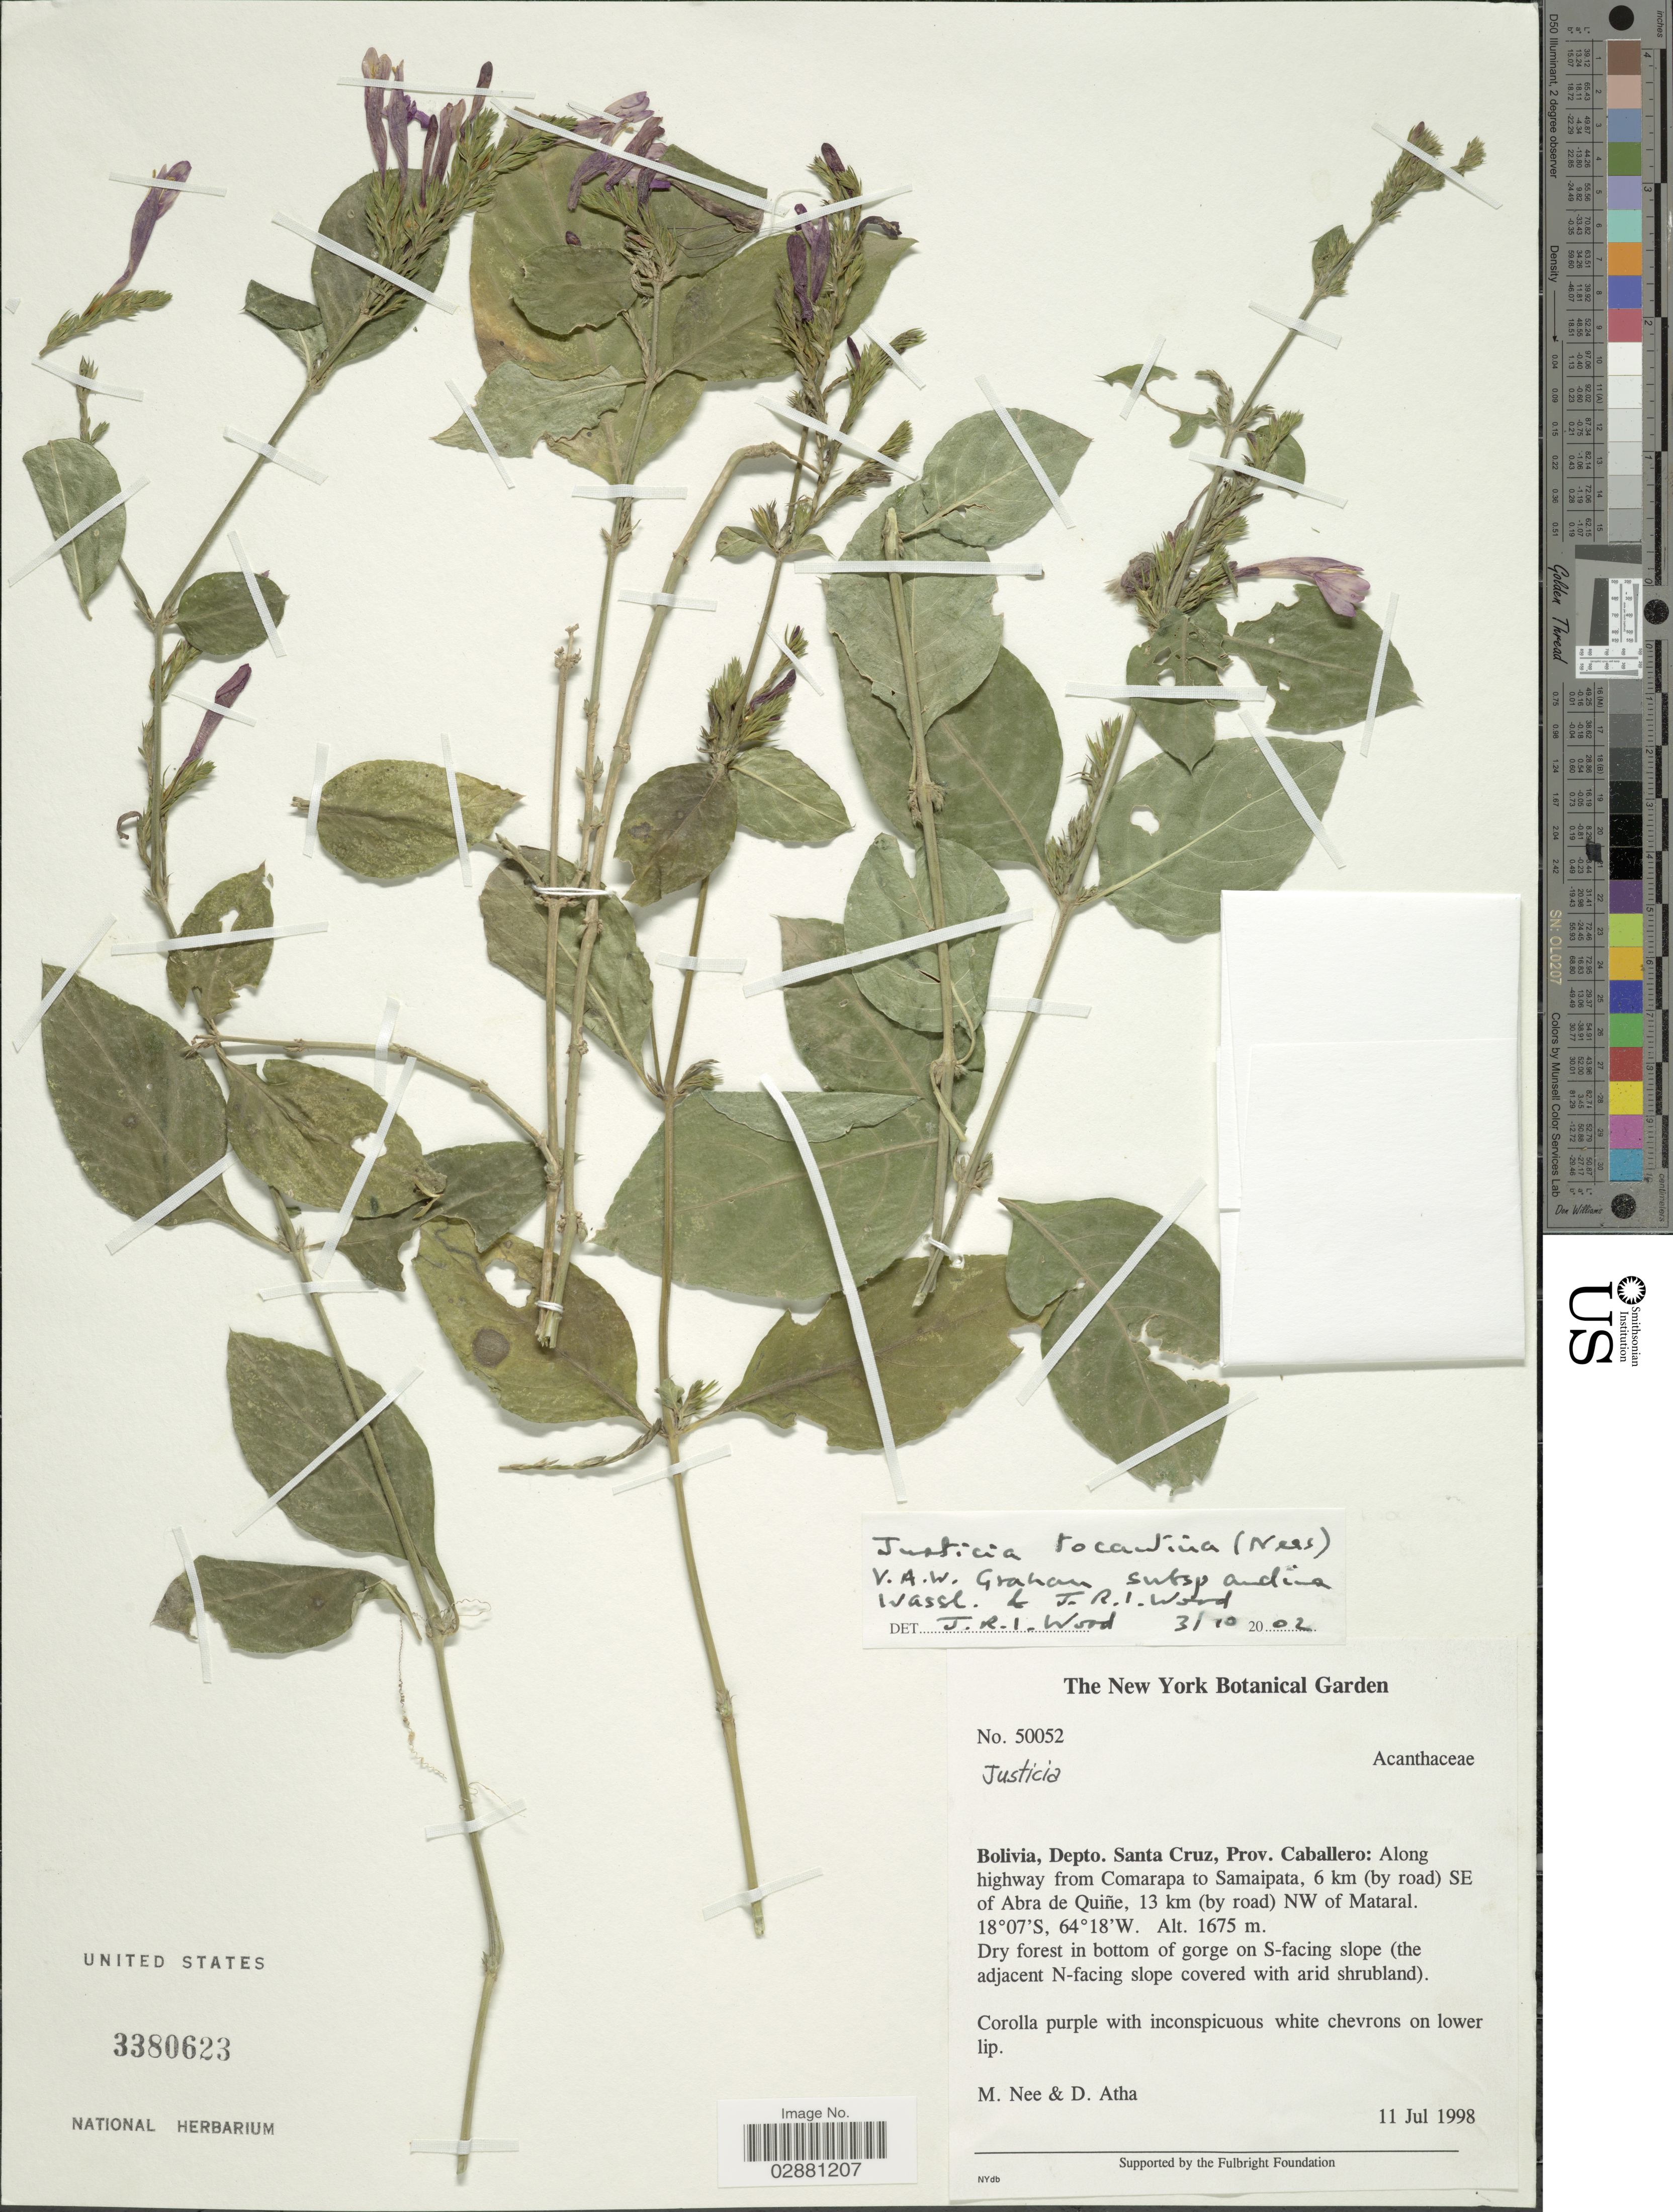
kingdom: Plantae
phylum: Tracheophyta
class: Magnoliopsida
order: Lamiales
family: Acanthaceae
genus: Justicia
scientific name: Justicia tocantina subsp. andina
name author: Wassh. & J.R.I. Wood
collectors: M. Nee & D. Atha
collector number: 50052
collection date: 1998-07-11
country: Bolivia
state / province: Santa Cruz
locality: Depto. Santa Cruz, Prov. Caballero: Along highway from Comarapa to Samaipata, 6 km (by road) SE of Abra de Quiñe, 13 km (by road) NW of Mataral.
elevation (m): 1675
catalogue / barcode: US 3380623